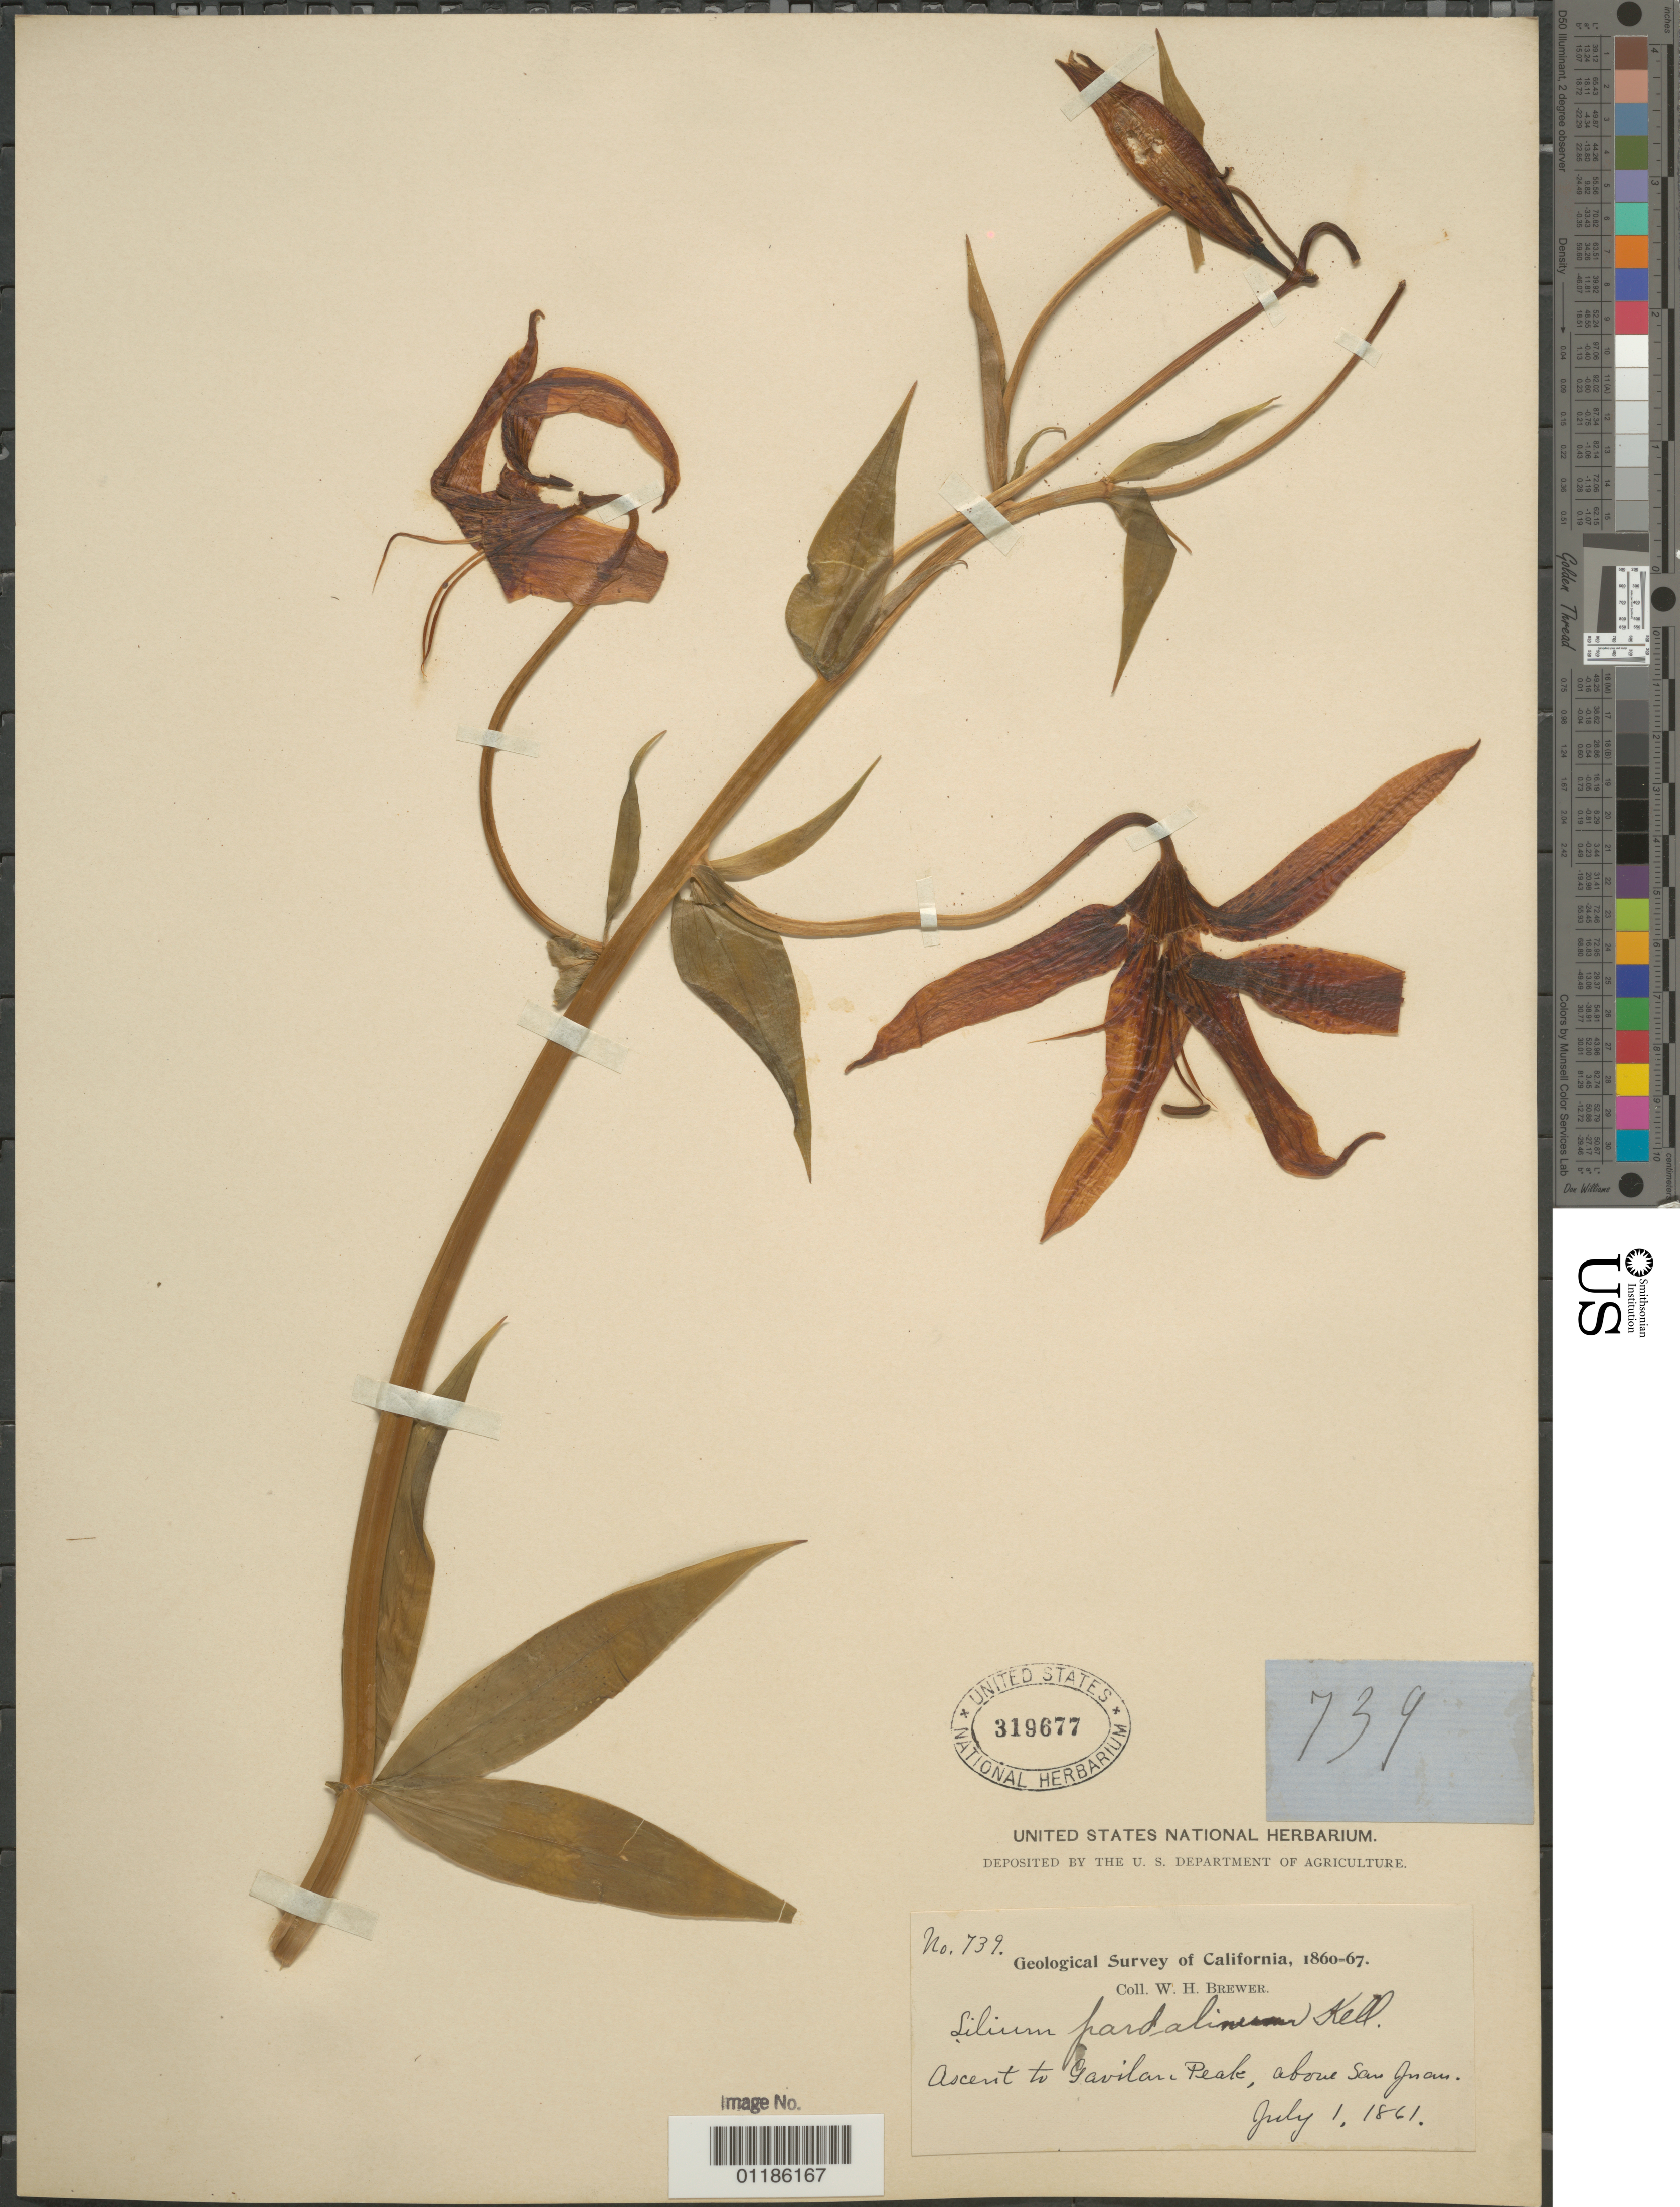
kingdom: Plantae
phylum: Tracheophyta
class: Liliopsida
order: Liliales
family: Liliaceae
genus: Lilium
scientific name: Lilium pardalinum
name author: Kellogg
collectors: W. H. Brewer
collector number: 739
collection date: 1861-07-01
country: United States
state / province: California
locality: Ascent to Gavilan Peak, above San Juan.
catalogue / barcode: US 319677